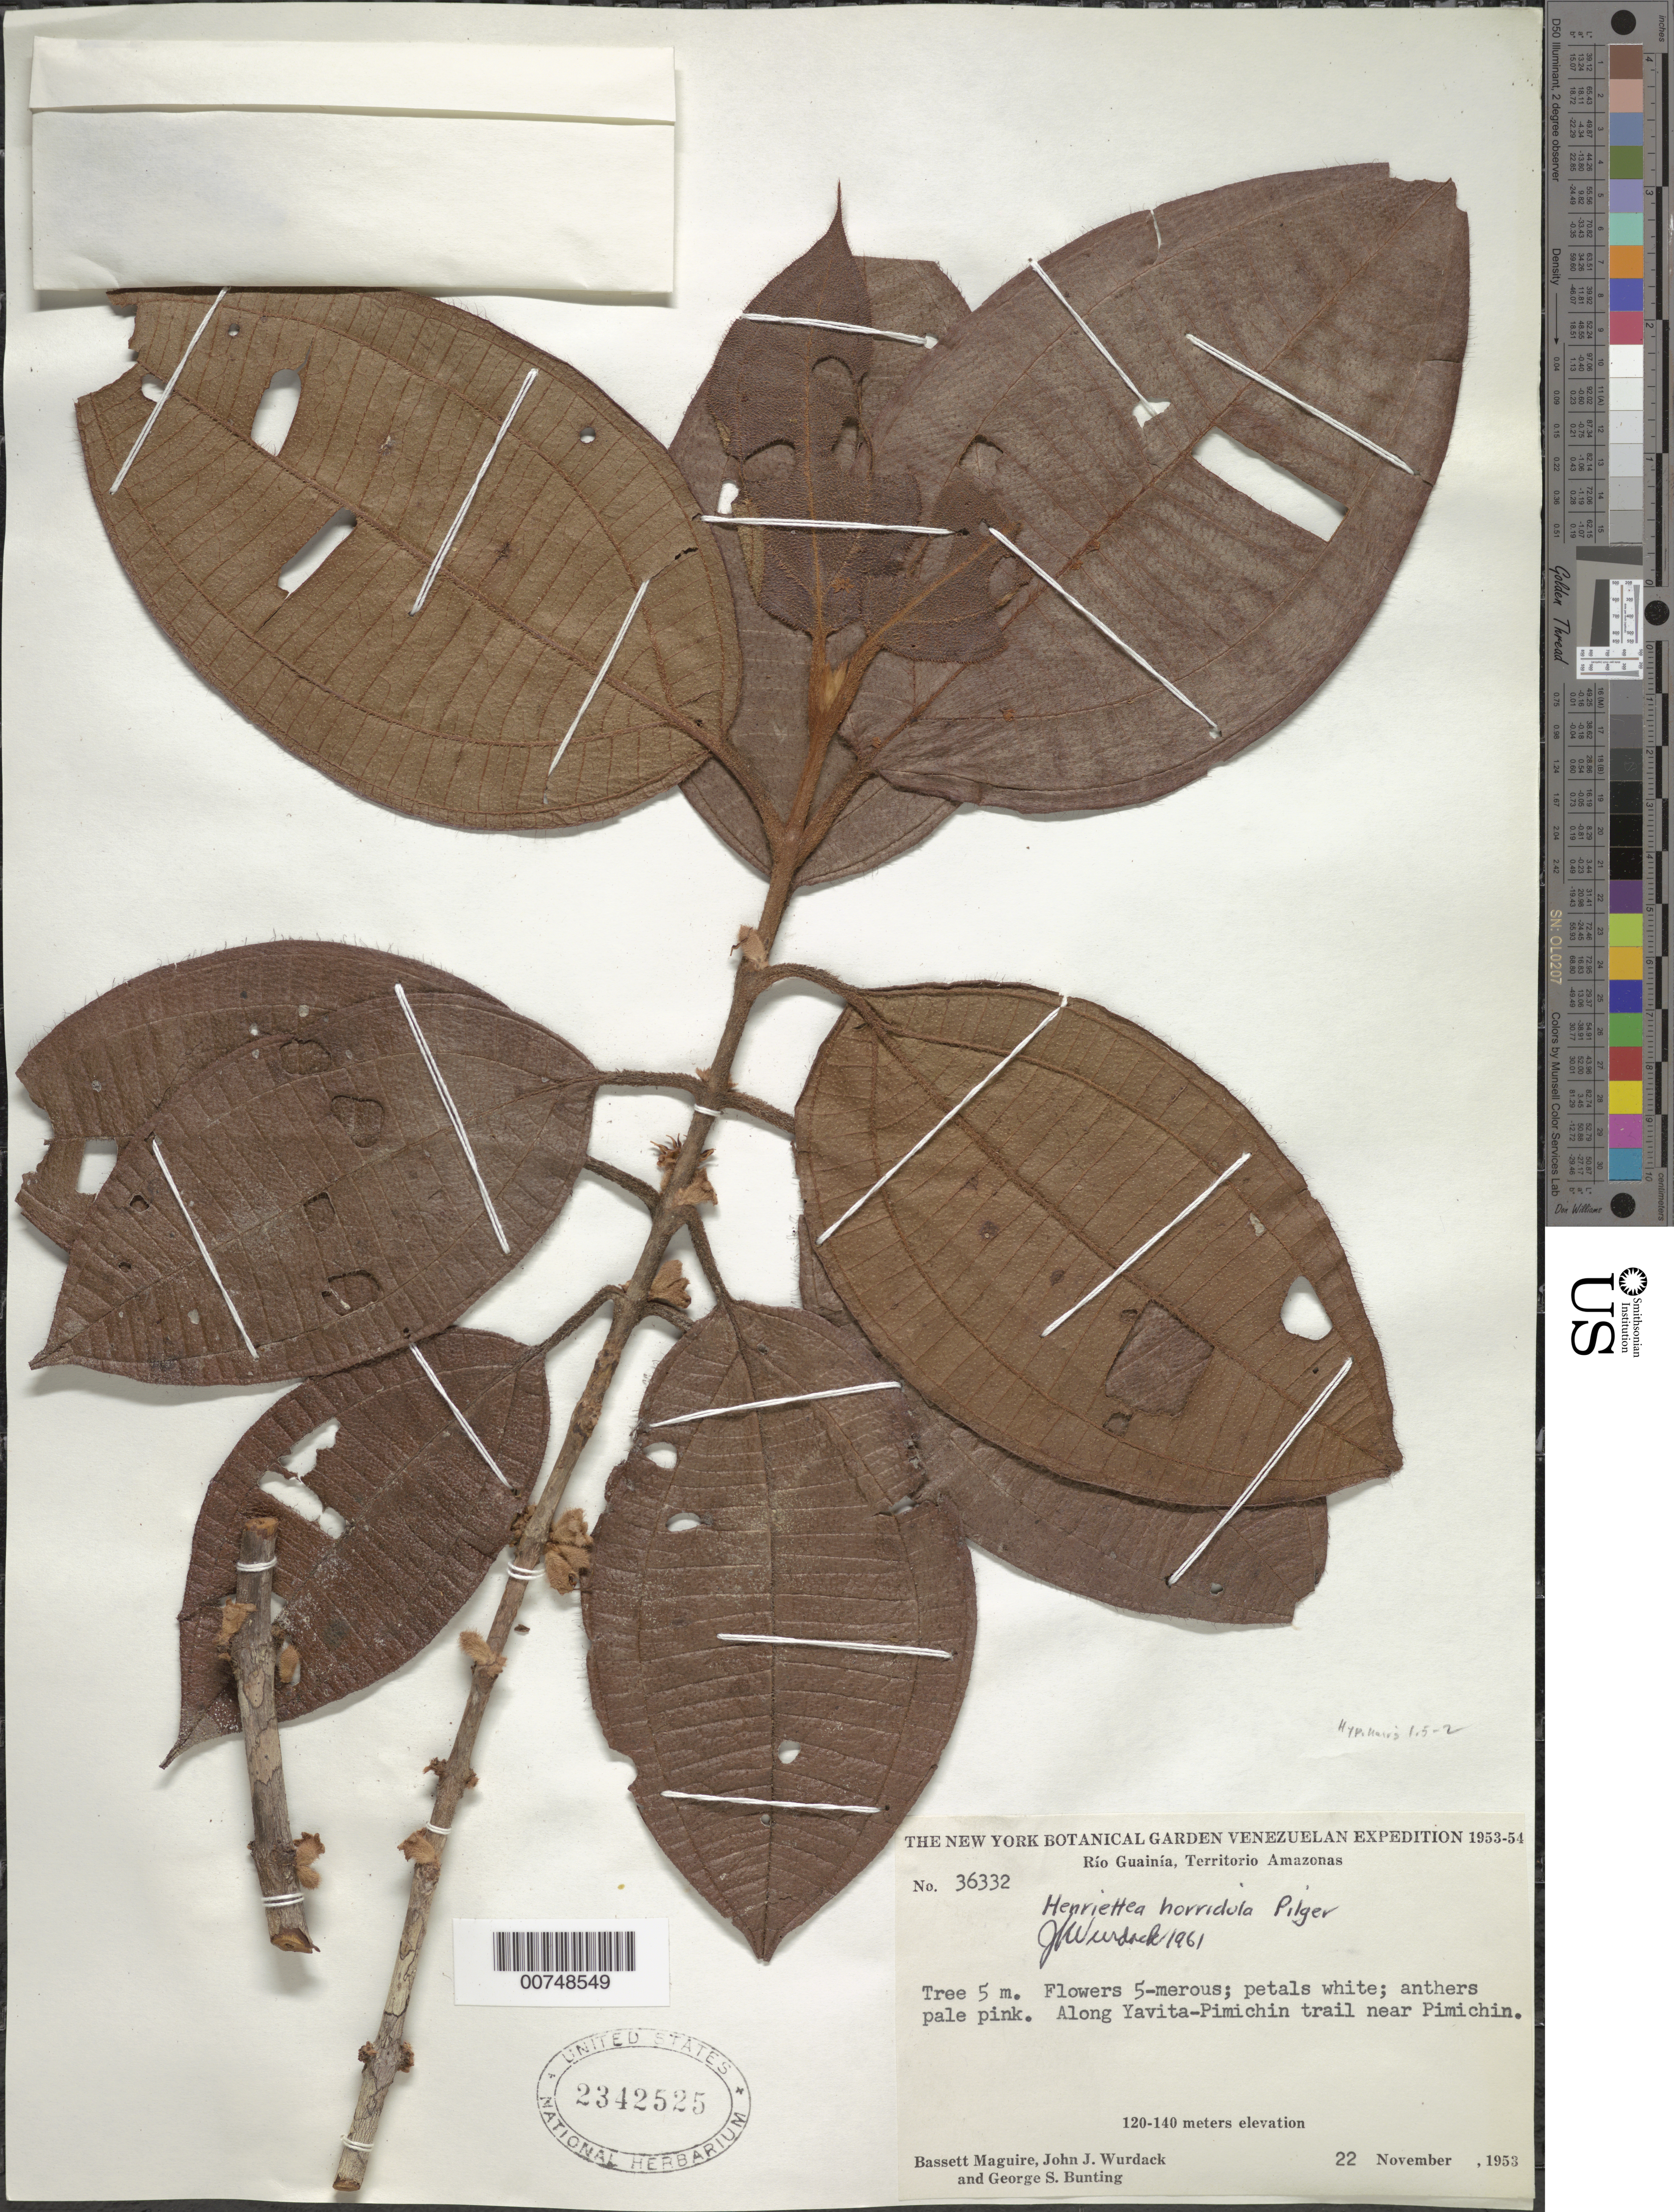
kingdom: Plantae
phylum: Tracheophyta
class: Magnoliopsida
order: Myrtales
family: Melastomataceae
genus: Henriettea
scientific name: Henriettea horridula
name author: Pilg.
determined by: Wurdack, John J., (US), US (UNITED STATES)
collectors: B. Maguire, J. J. Wurdack & G. S. Bunting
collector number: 36332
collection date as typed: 22-Nov-53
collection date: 1953-11-22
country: Venezuela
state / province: Amazonas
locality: Yavita-Pimichin trail, near Pimichín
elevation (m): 120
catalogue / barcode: US 2342525